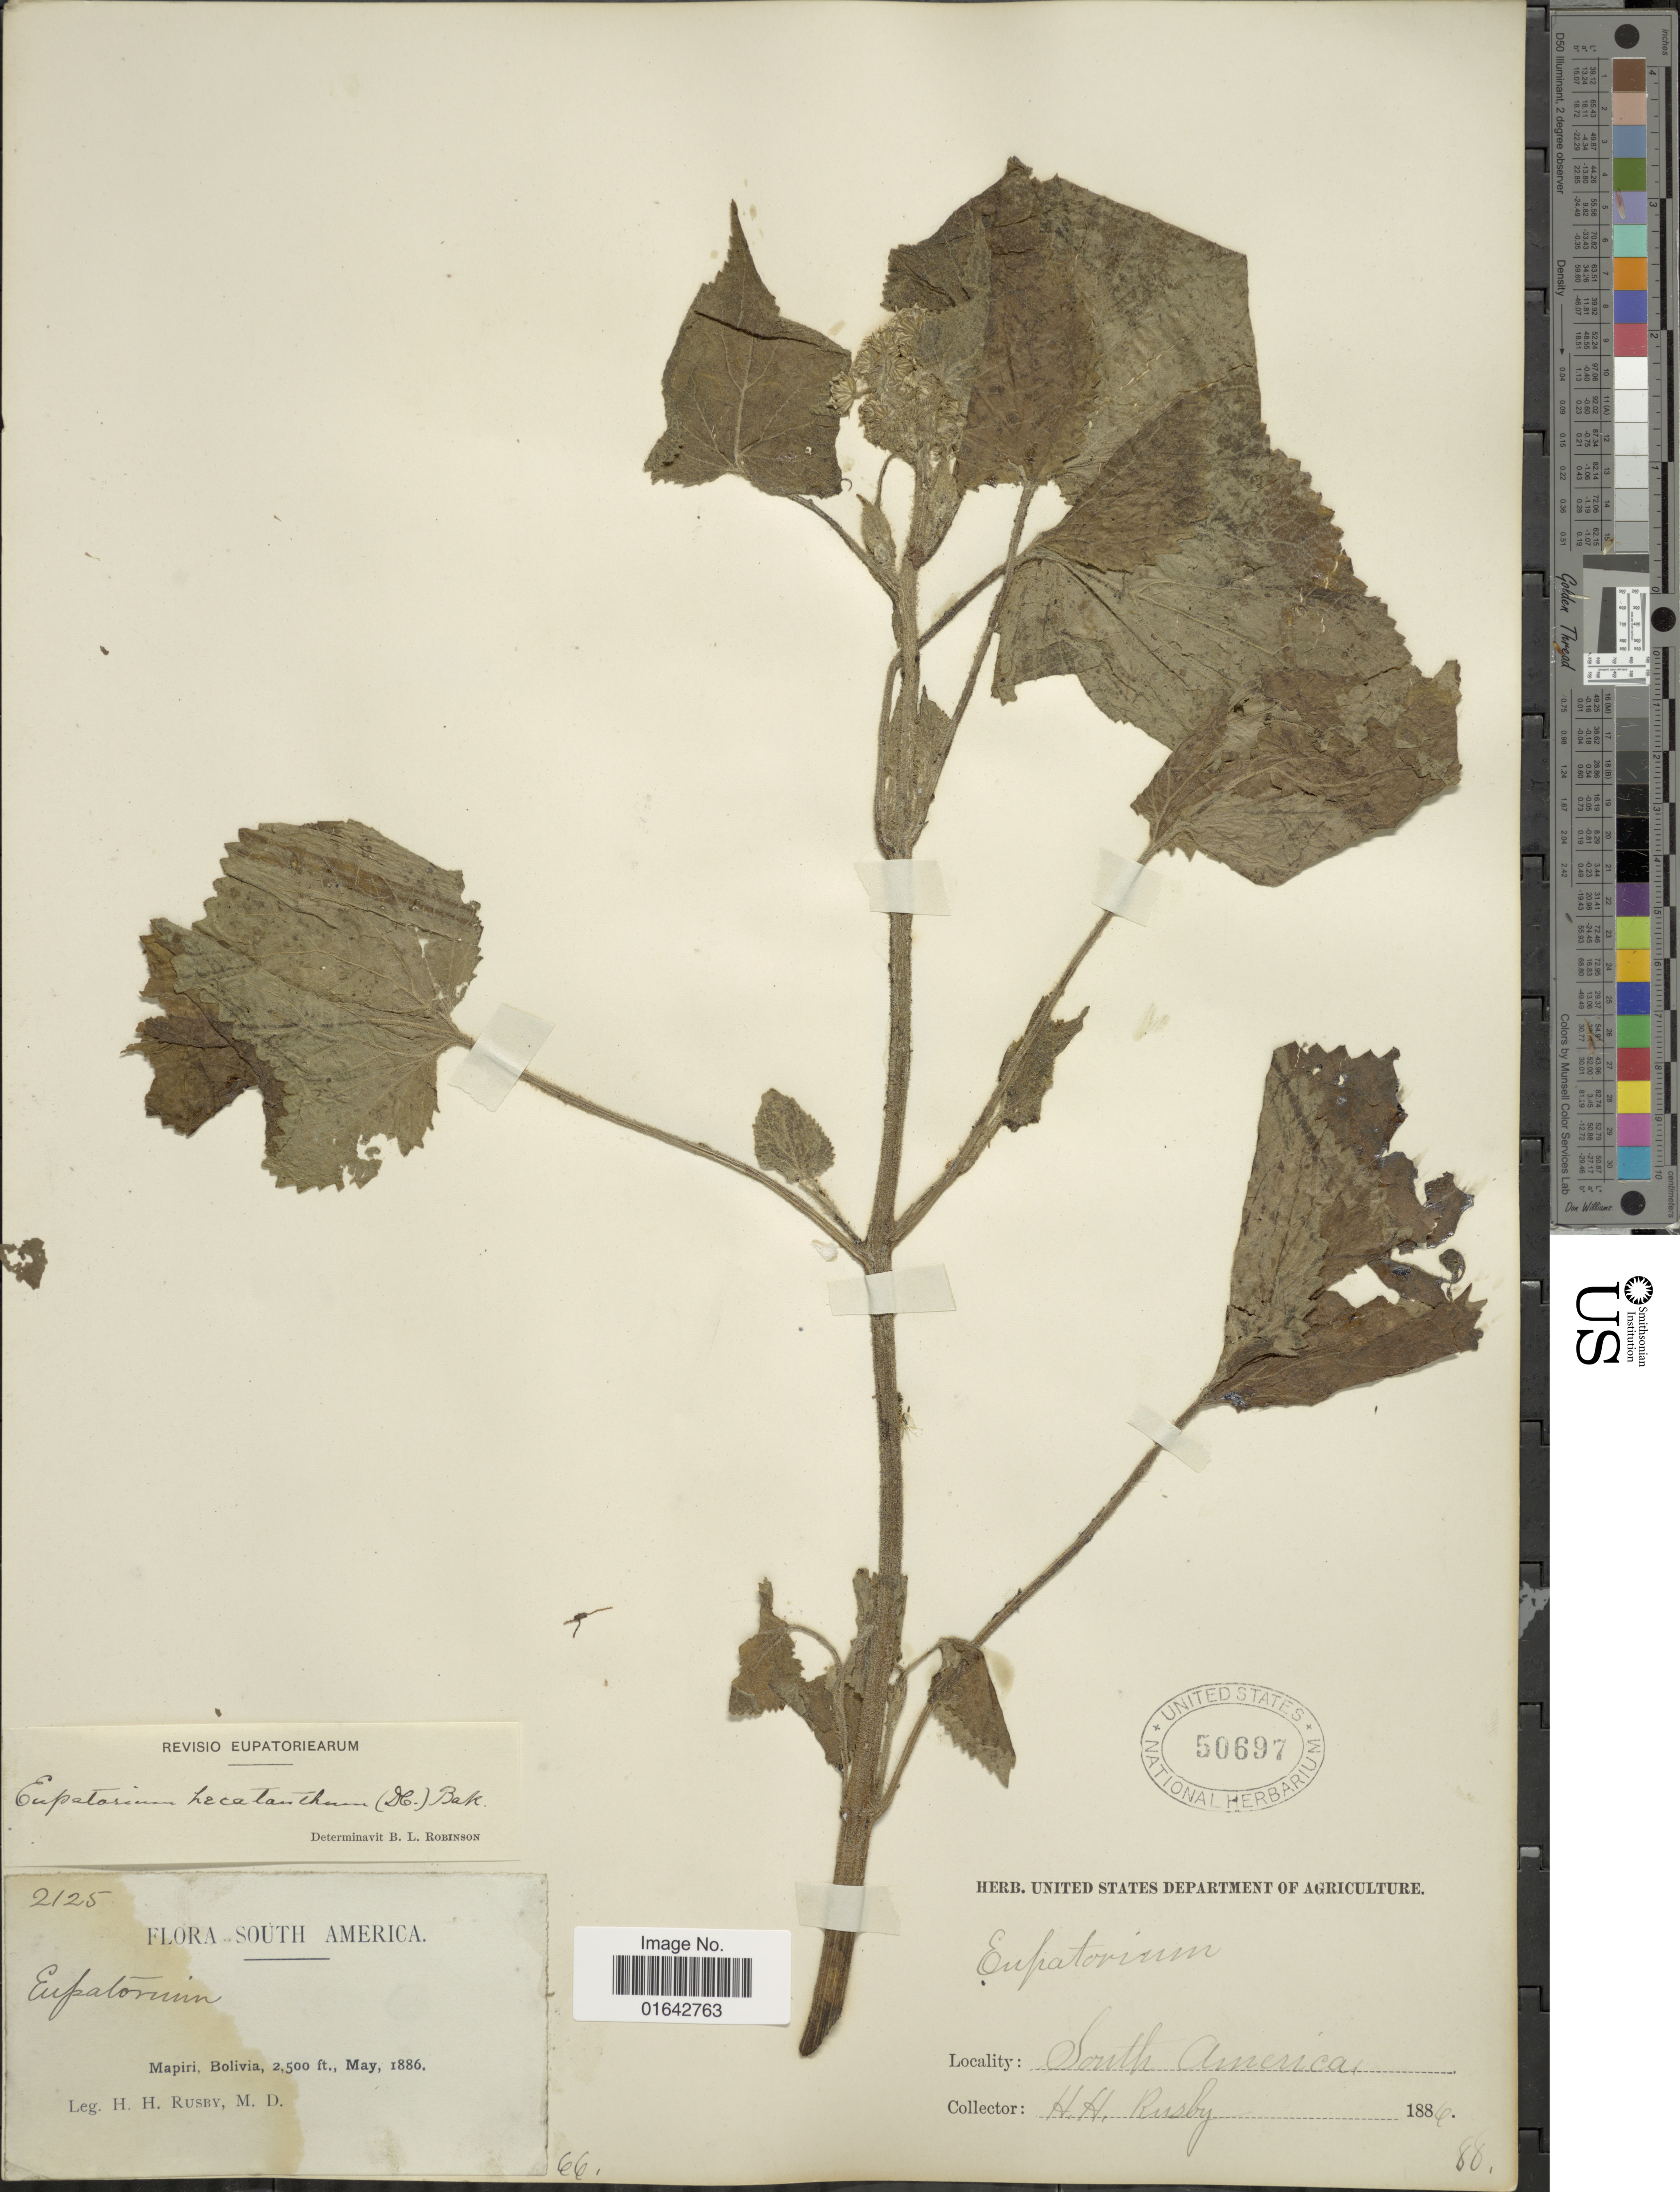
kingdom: Plantae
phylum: Tracheophyta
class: Magnoliopsida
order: Asterales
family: Asteraceae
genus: Urolepis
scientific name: Urolepis hecatantha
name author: (DC.) R.M. King & H. Rob.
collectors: H. H. Rusby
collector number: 2125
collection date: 1886-05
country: Bolivia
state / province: La Páz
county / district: Larecaja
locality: Mapiri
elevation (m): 762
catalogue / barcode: US 50697